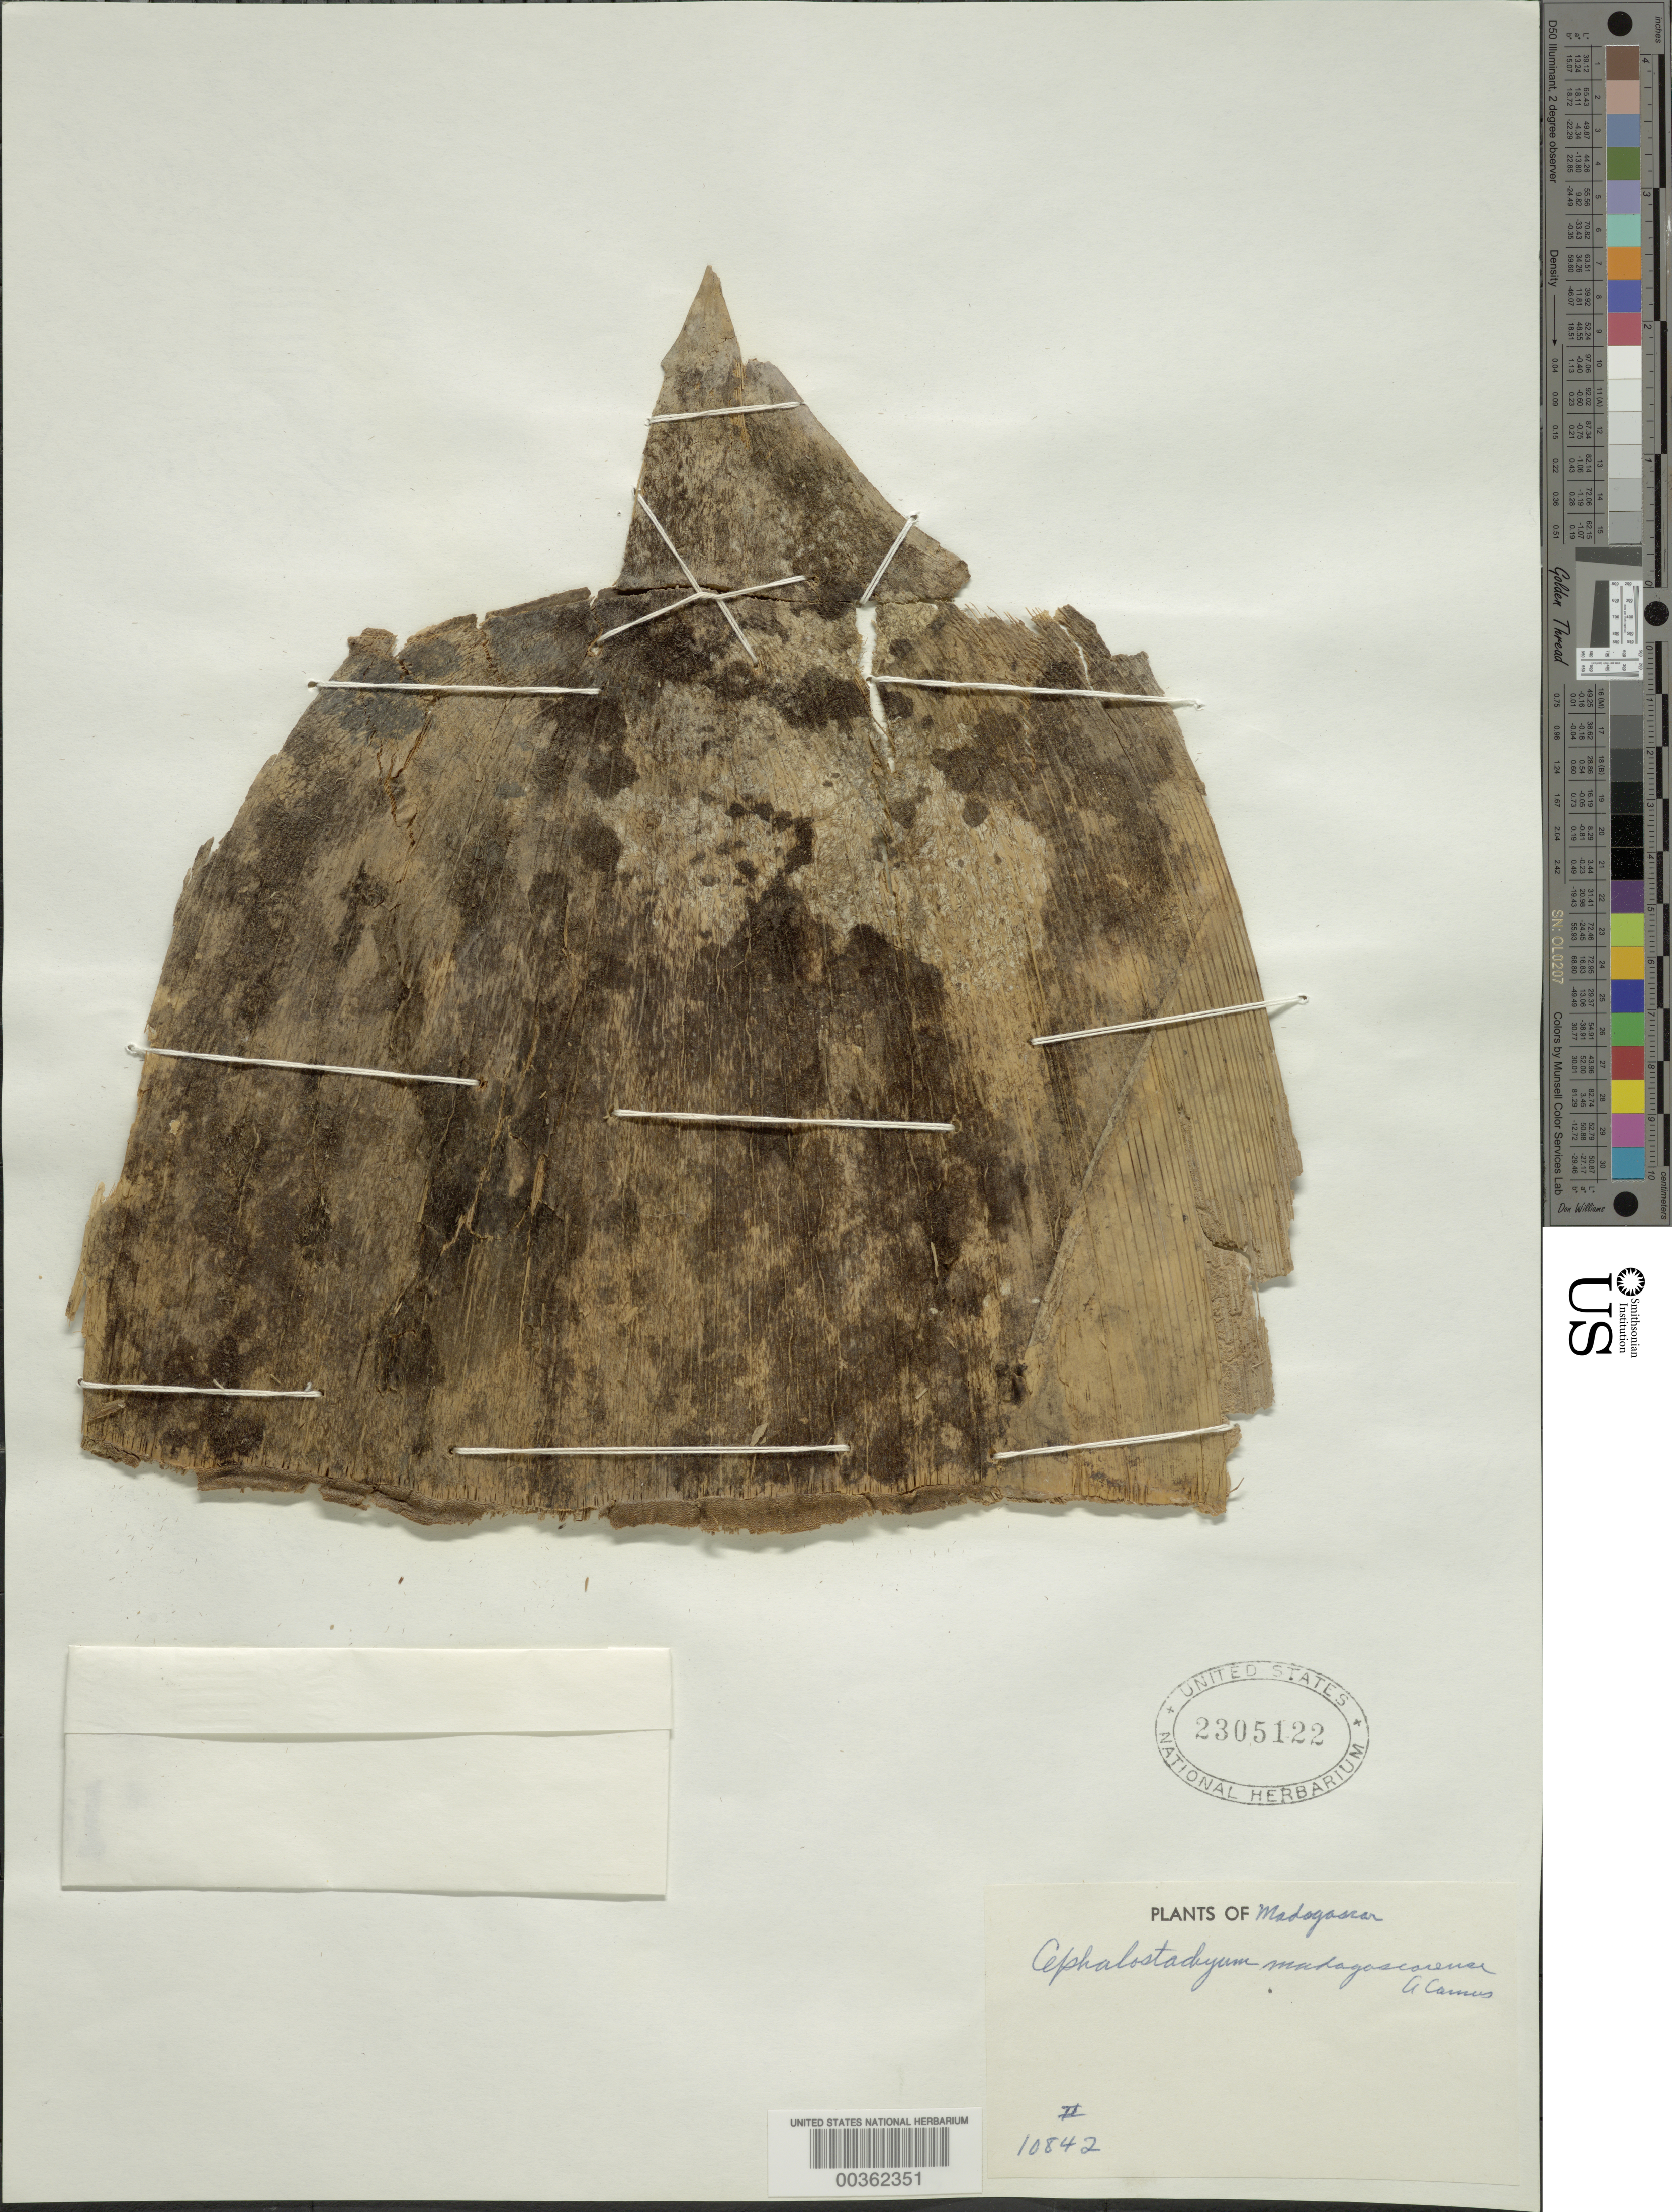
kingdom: Plantae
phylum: Tracheophyta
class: Liliopsida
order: Poales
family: Poaceae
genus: Cephalostachyum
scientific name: Cephalostachyum madagascariense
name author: A. Camus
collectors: H. Perrier de la Bâthie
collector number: Centre 10842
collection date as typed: Feb 1912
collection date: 1912-02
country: Madagascar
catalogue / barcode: US 2305122